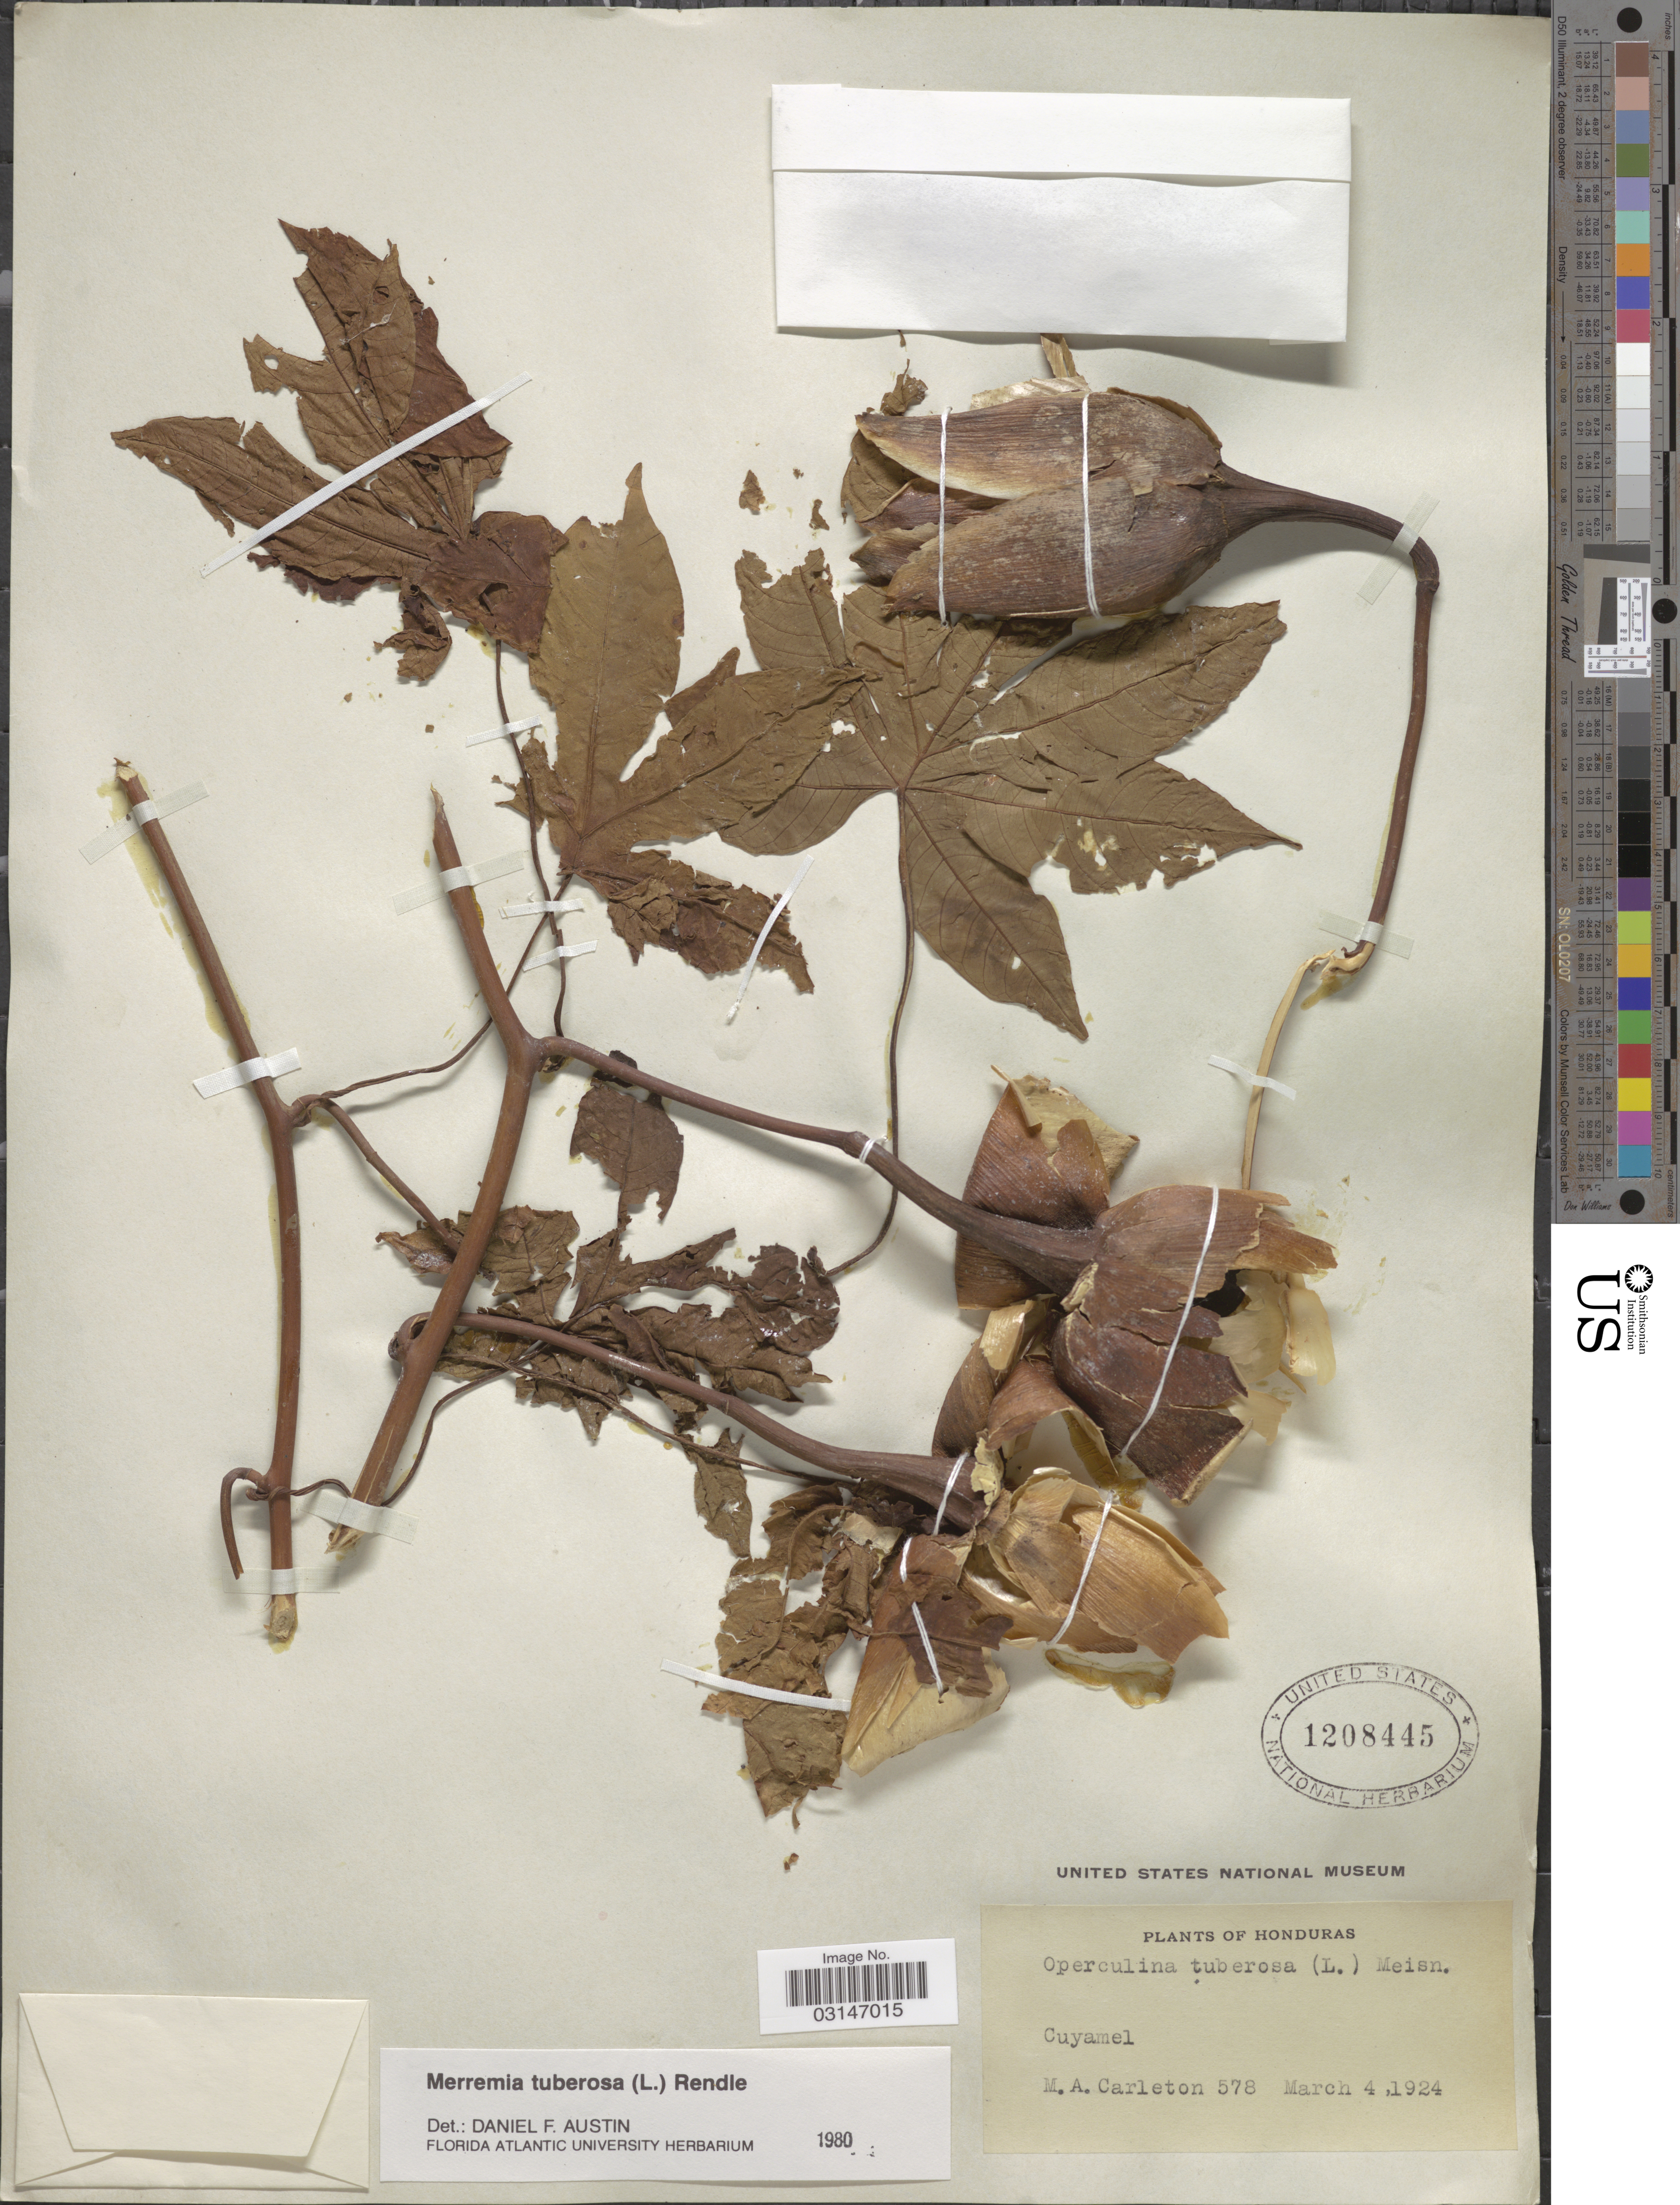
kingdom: Plantae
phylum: Tracheophyta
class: Magnoliopsida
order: Solanales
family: Convolvulaceae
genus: Distimake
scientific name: Distimake tuberosus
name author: (L.) A. R. Simões & Staples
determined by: Strong, Mark T., (BOT), Smithsonian Institution - National Museum of Natural History (UNITED STATES)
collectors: M. A. Carleton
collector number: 578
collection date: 1924-03-04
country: Honduras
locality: Cuyamel.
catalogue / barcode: US 1208445